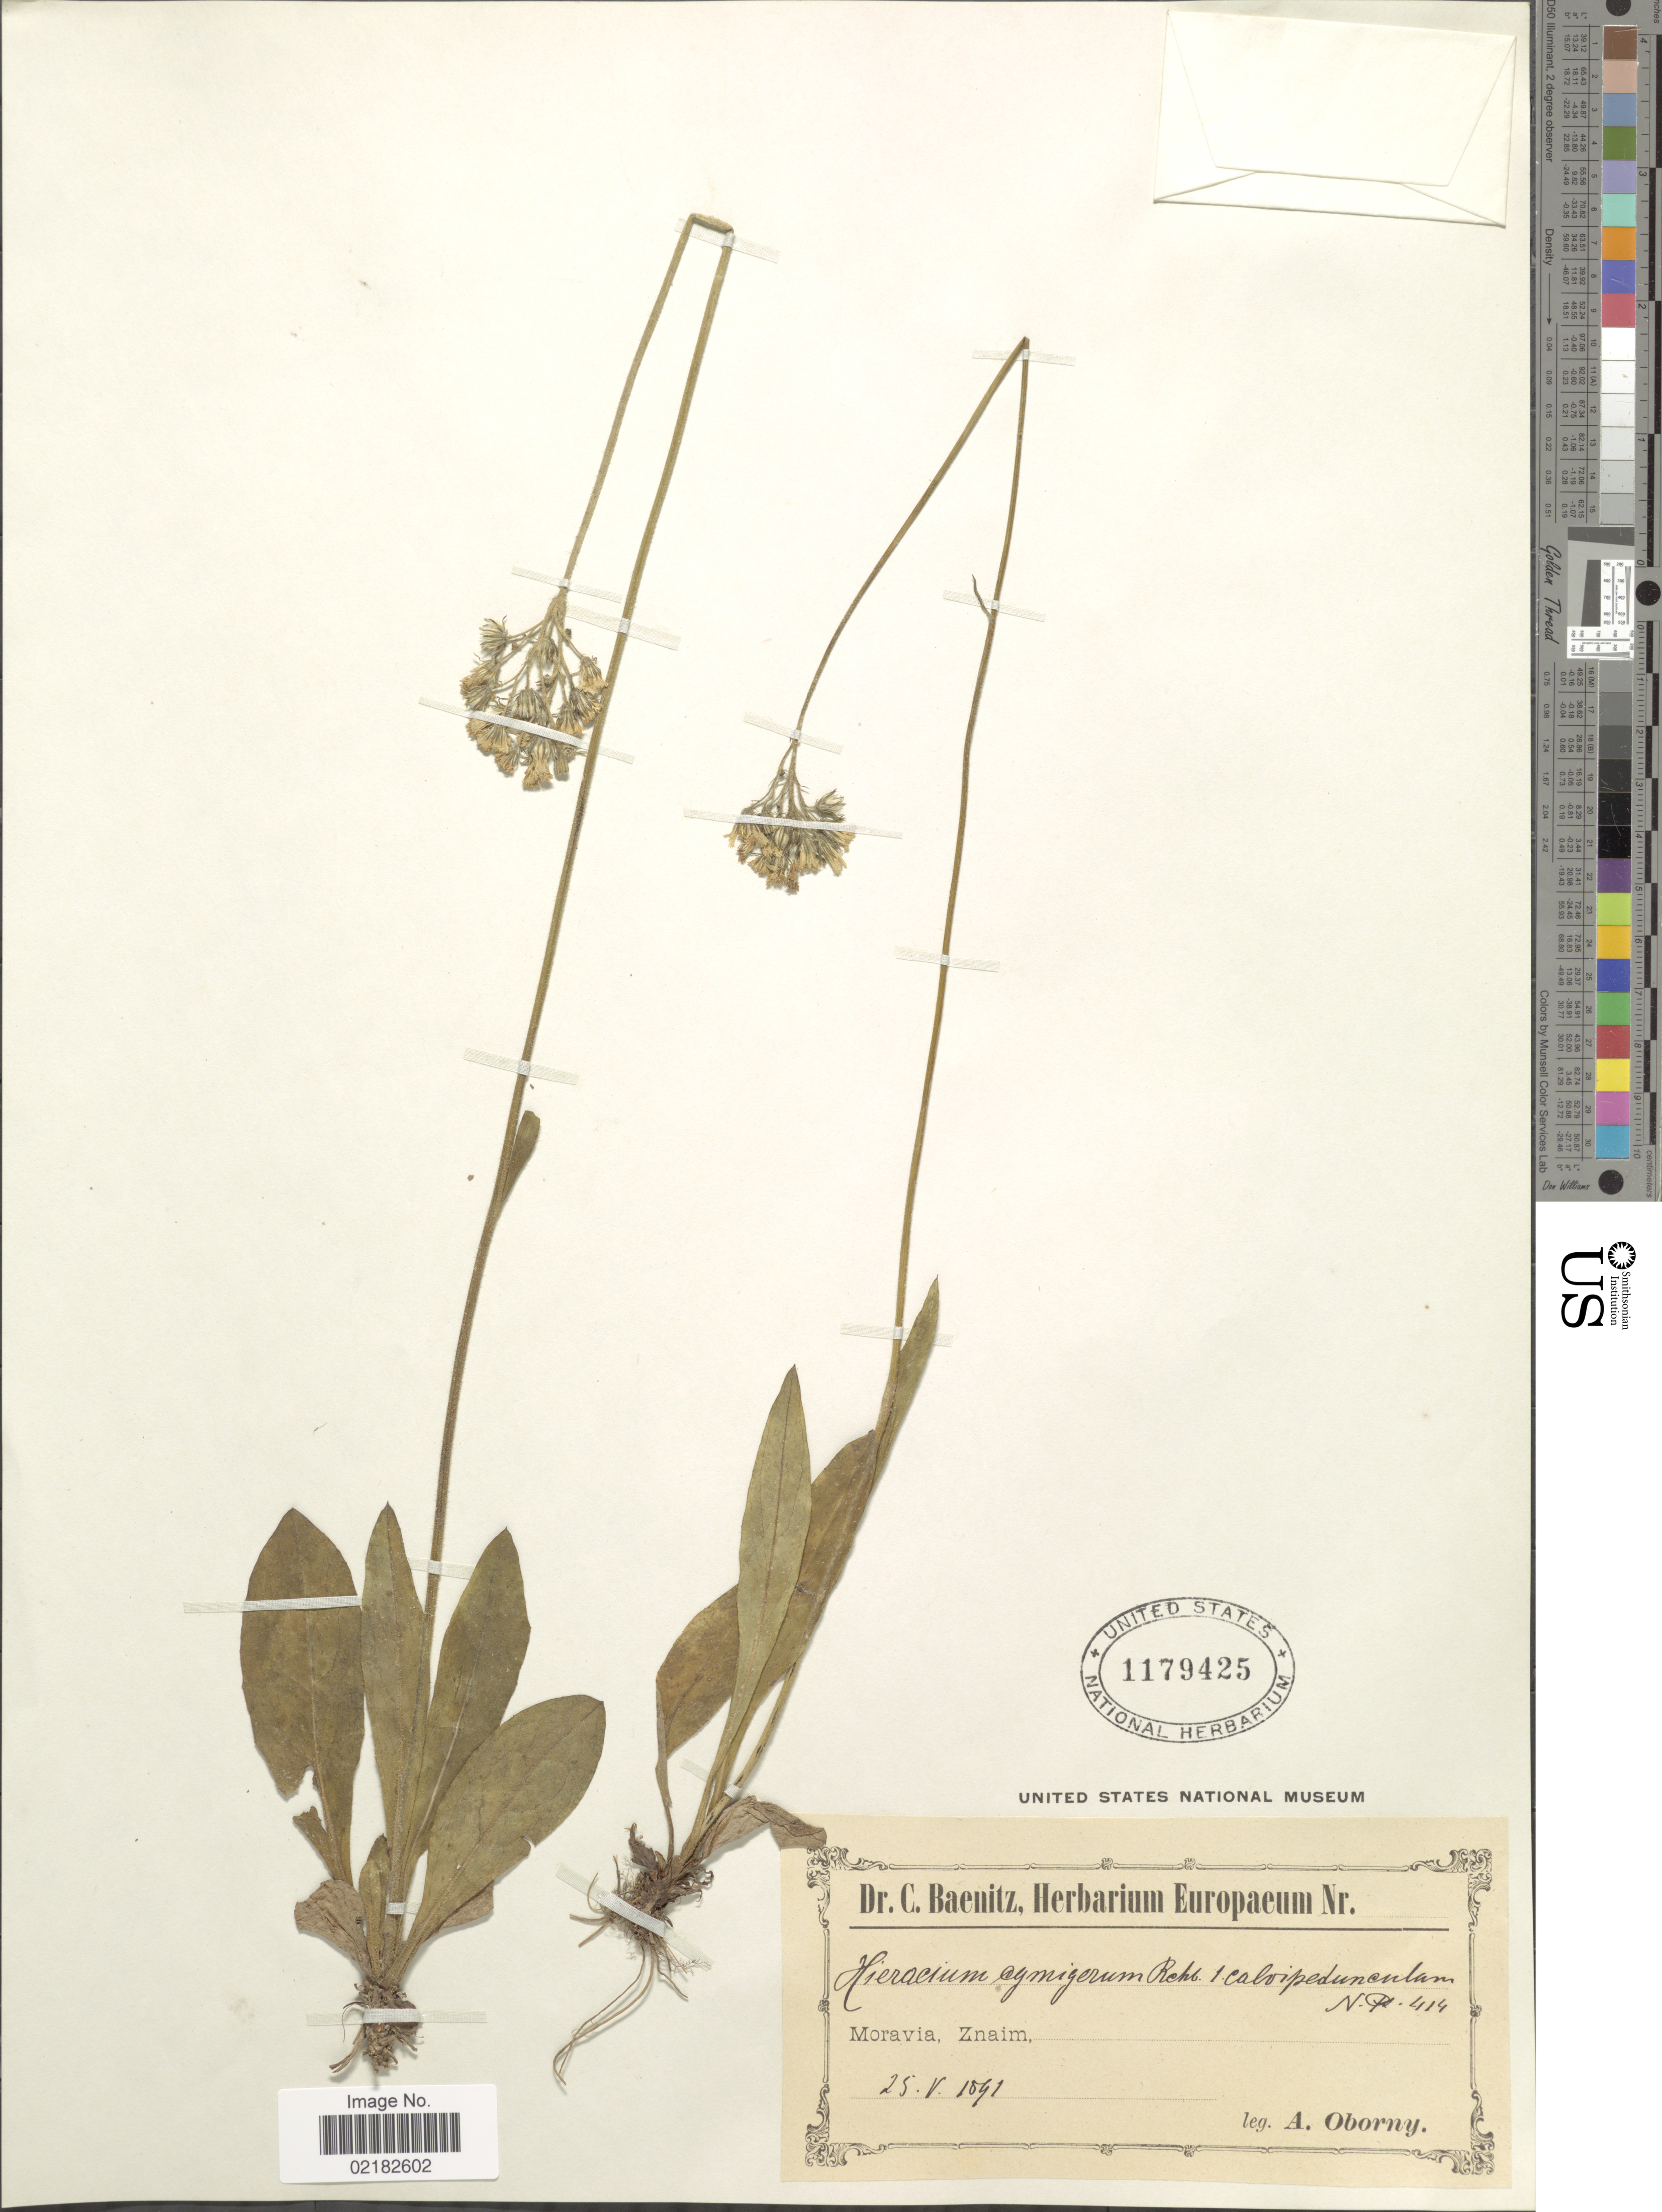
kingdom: Plantae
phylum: Tracheophyta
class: Magnoliopsida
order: Asterales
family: Asteraceae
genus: Pilosella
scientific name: Pilosella cymiflora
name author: (Näg. & Peter) S. Bräut. & Greuter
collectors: A. Oborny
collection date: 1891-05-25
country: Czechia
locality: Moravia, Znaim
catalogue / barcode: US 1179425